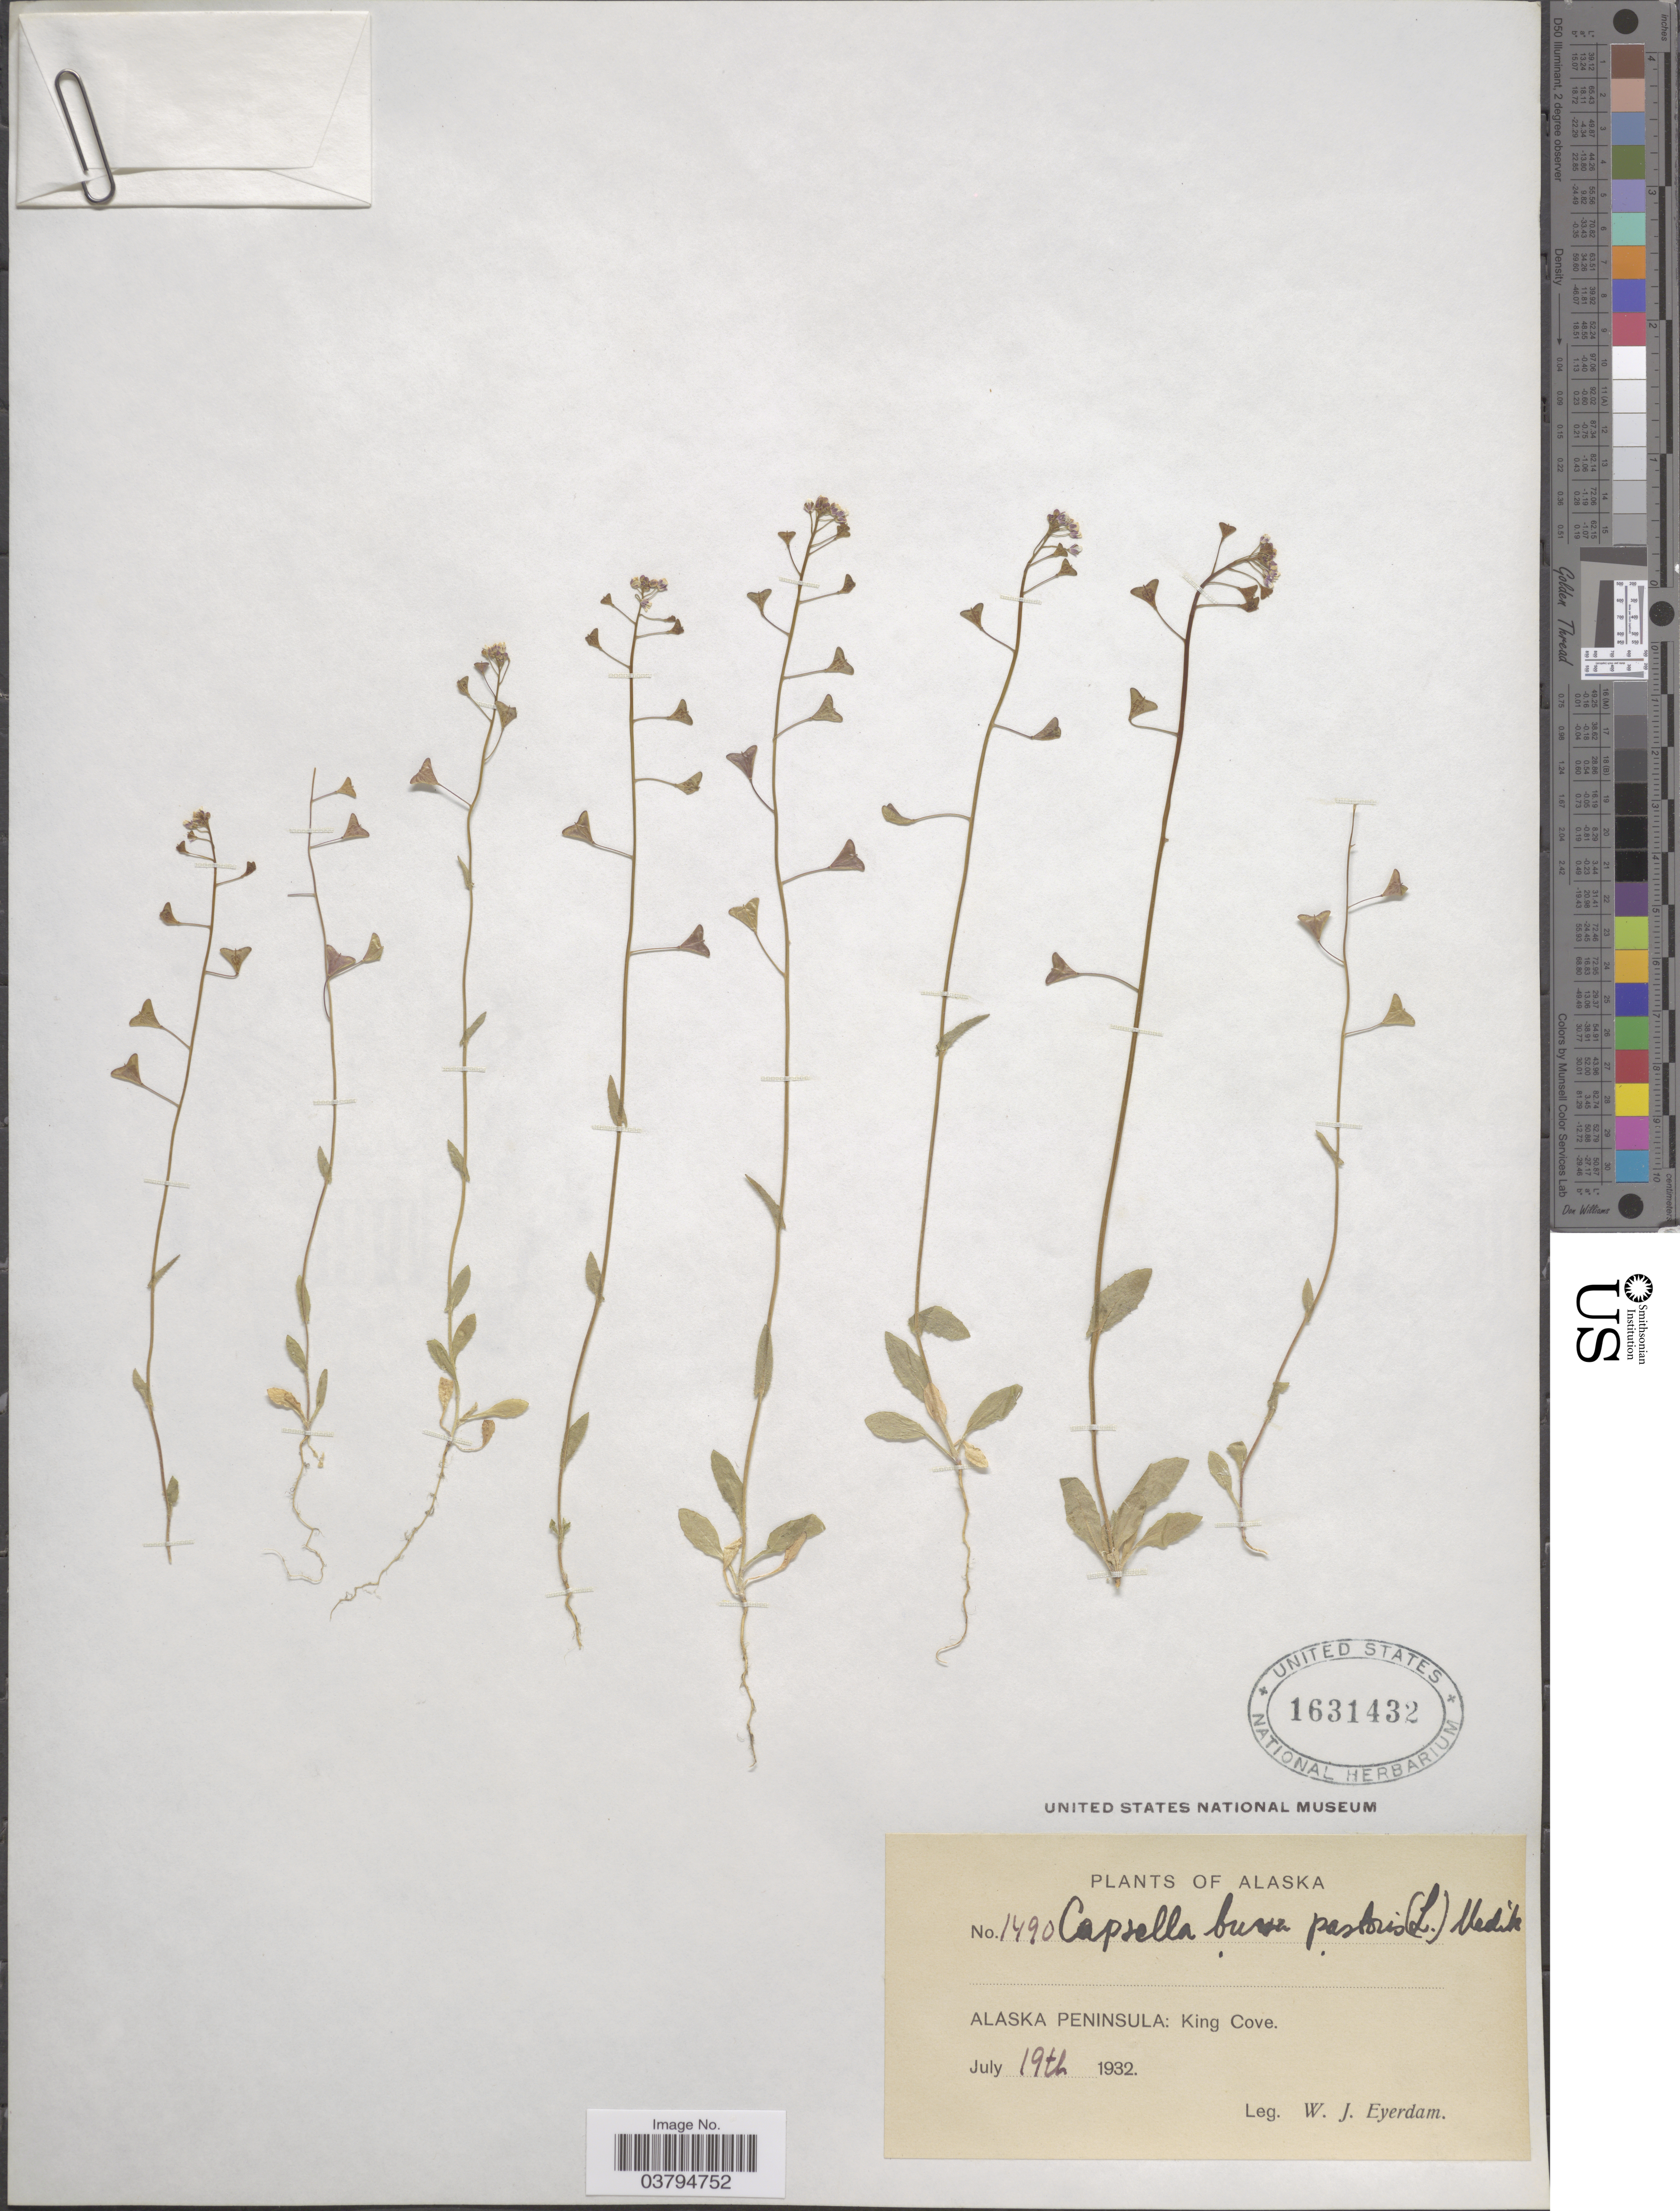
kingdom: Plantae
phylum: Tracheophyta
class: Magnoliopsida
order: Brassicales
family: Brassicaceae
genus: Capsella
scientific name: Capsella bursa-pastoris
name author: (L.) Medik.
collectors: W. J. Eyerdam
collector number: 1490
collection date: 1932-07-19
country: United States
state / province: Alaska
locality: Alaska Peninsula: King Cove.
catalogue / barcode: US 1631432